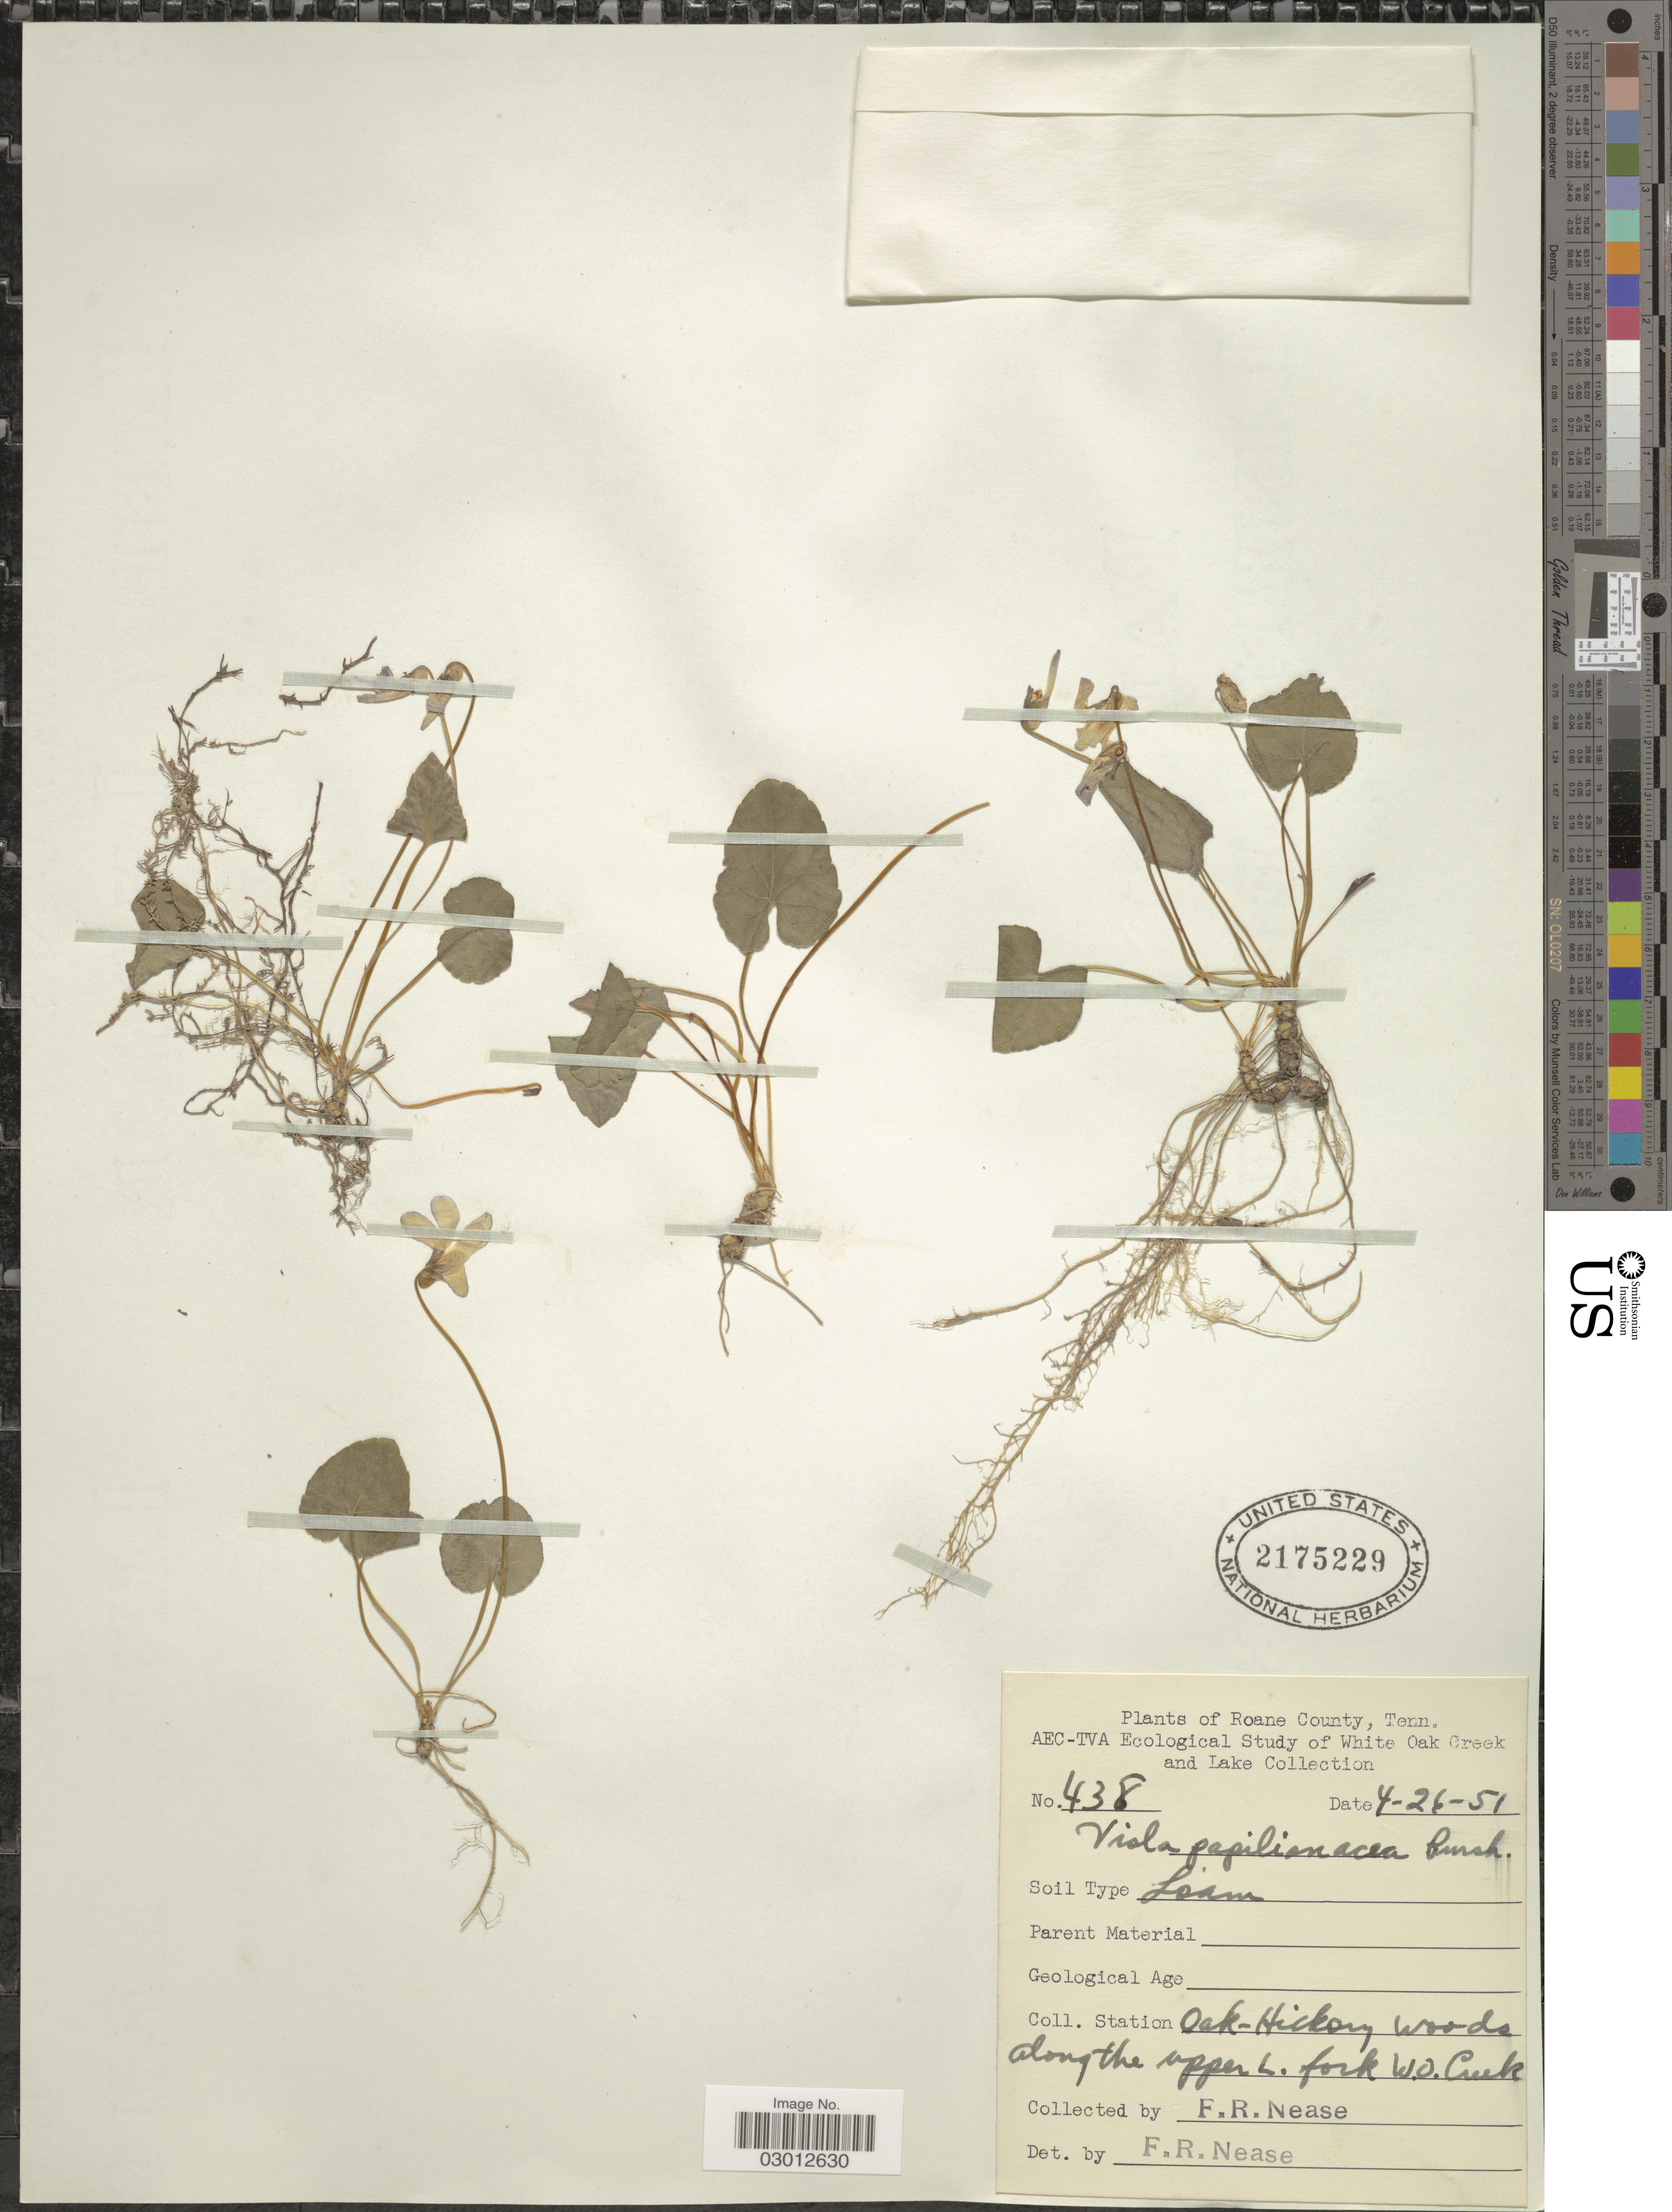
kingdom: Plantae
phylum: Tracheophyta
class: Magnoliopsida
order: Malpighiales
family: Violaceae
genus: Viola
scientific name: Viola papilionacea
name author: Pursh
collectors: F. Nease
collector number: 438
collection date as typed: Transcribed d/m/y: 26/4/51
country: United States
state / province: Tennessee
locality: Roane County, Station Oak-Hickory woods along the upper L. fork W.O. Creek.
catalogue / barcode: US 2175229